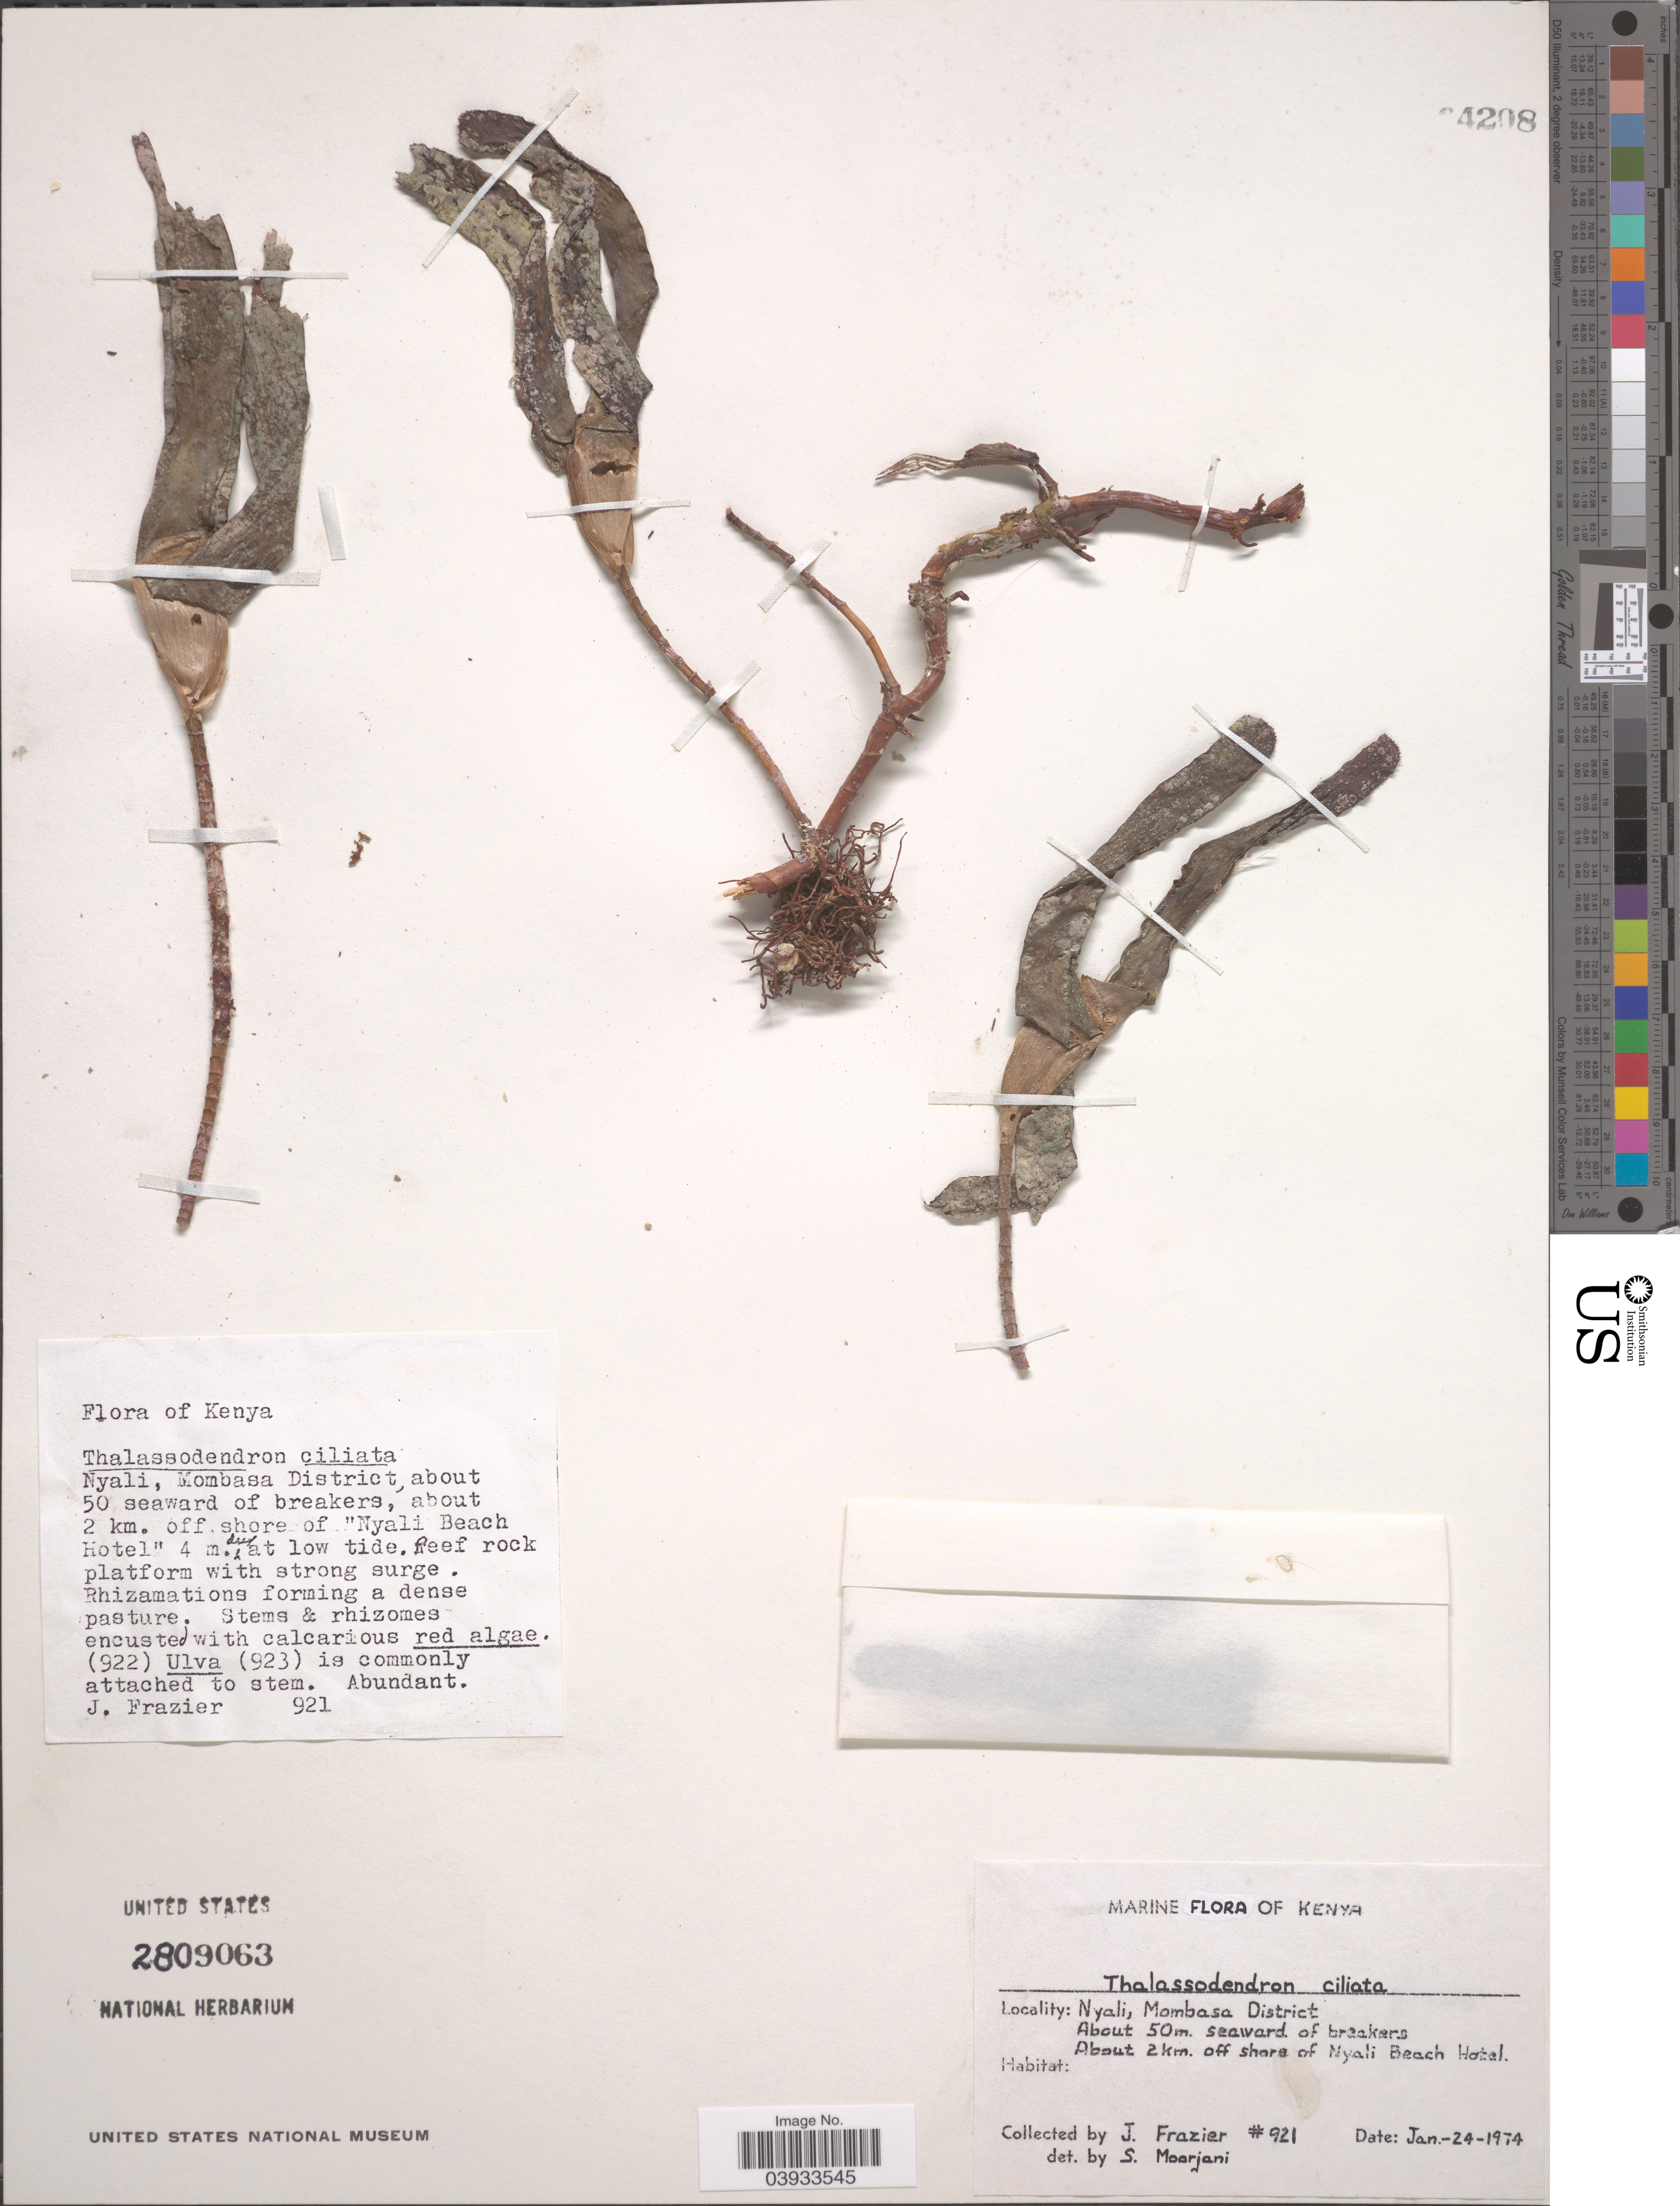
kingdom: Plantae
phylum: Tracheophyta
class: Liliopsida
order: Alismatales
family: Cymodoceaceae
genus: Thalassodendron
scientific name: Thalassodendron ciliatum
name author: (Forssk.) Hartog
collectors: J. Frazier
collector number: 921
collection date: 1974-01-24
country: Kenya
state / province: Mombasa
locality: Nyali, Mombasa District, about 2 km. off shore of "Nyali Beach Hotel".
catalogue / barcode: US 2809063